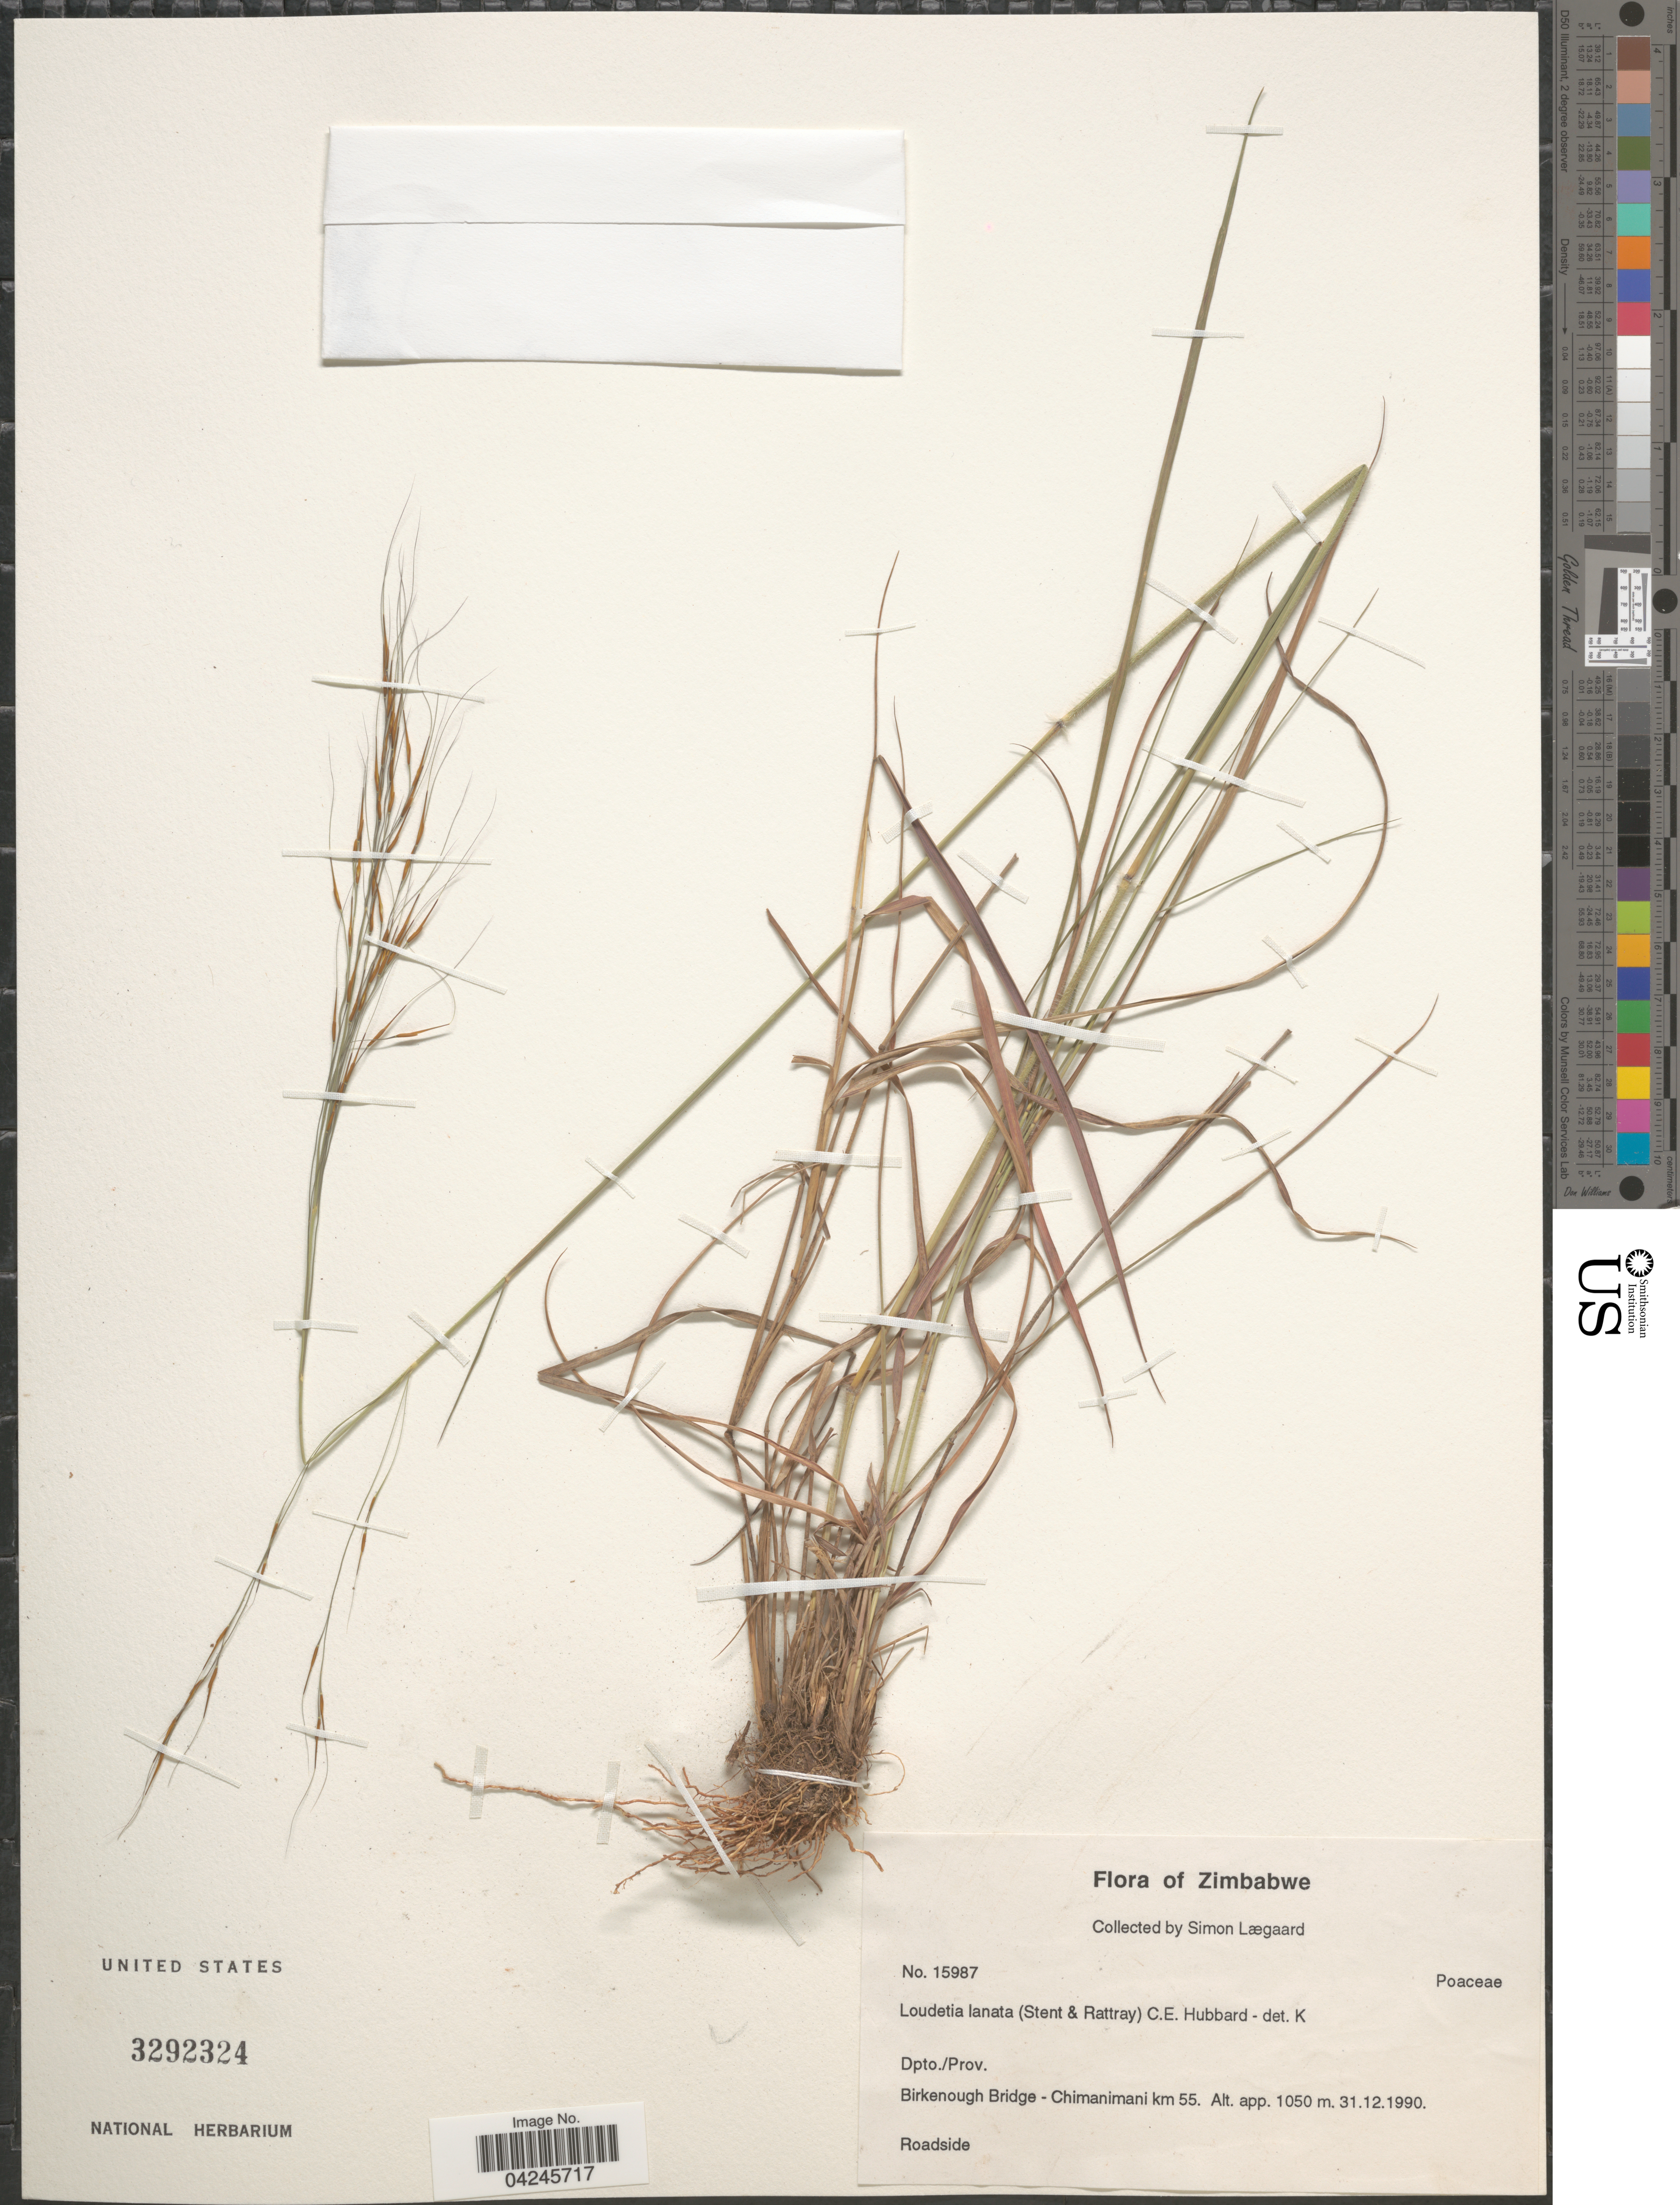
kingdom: Plantae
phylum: Tracheophyta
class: Liliopsida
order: Poales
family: Poaceae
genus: Loudetia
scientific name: Loudetia lanata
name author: (Stent & J.M. Rattray) C. E. Hubb.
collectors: S. Lægaard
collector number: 15987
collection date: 1990-12-31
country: Zimbabwe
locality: Birkenough Bridge - Chimanimani km 55. Roadside.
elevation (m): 1050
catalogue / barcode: US 3292324